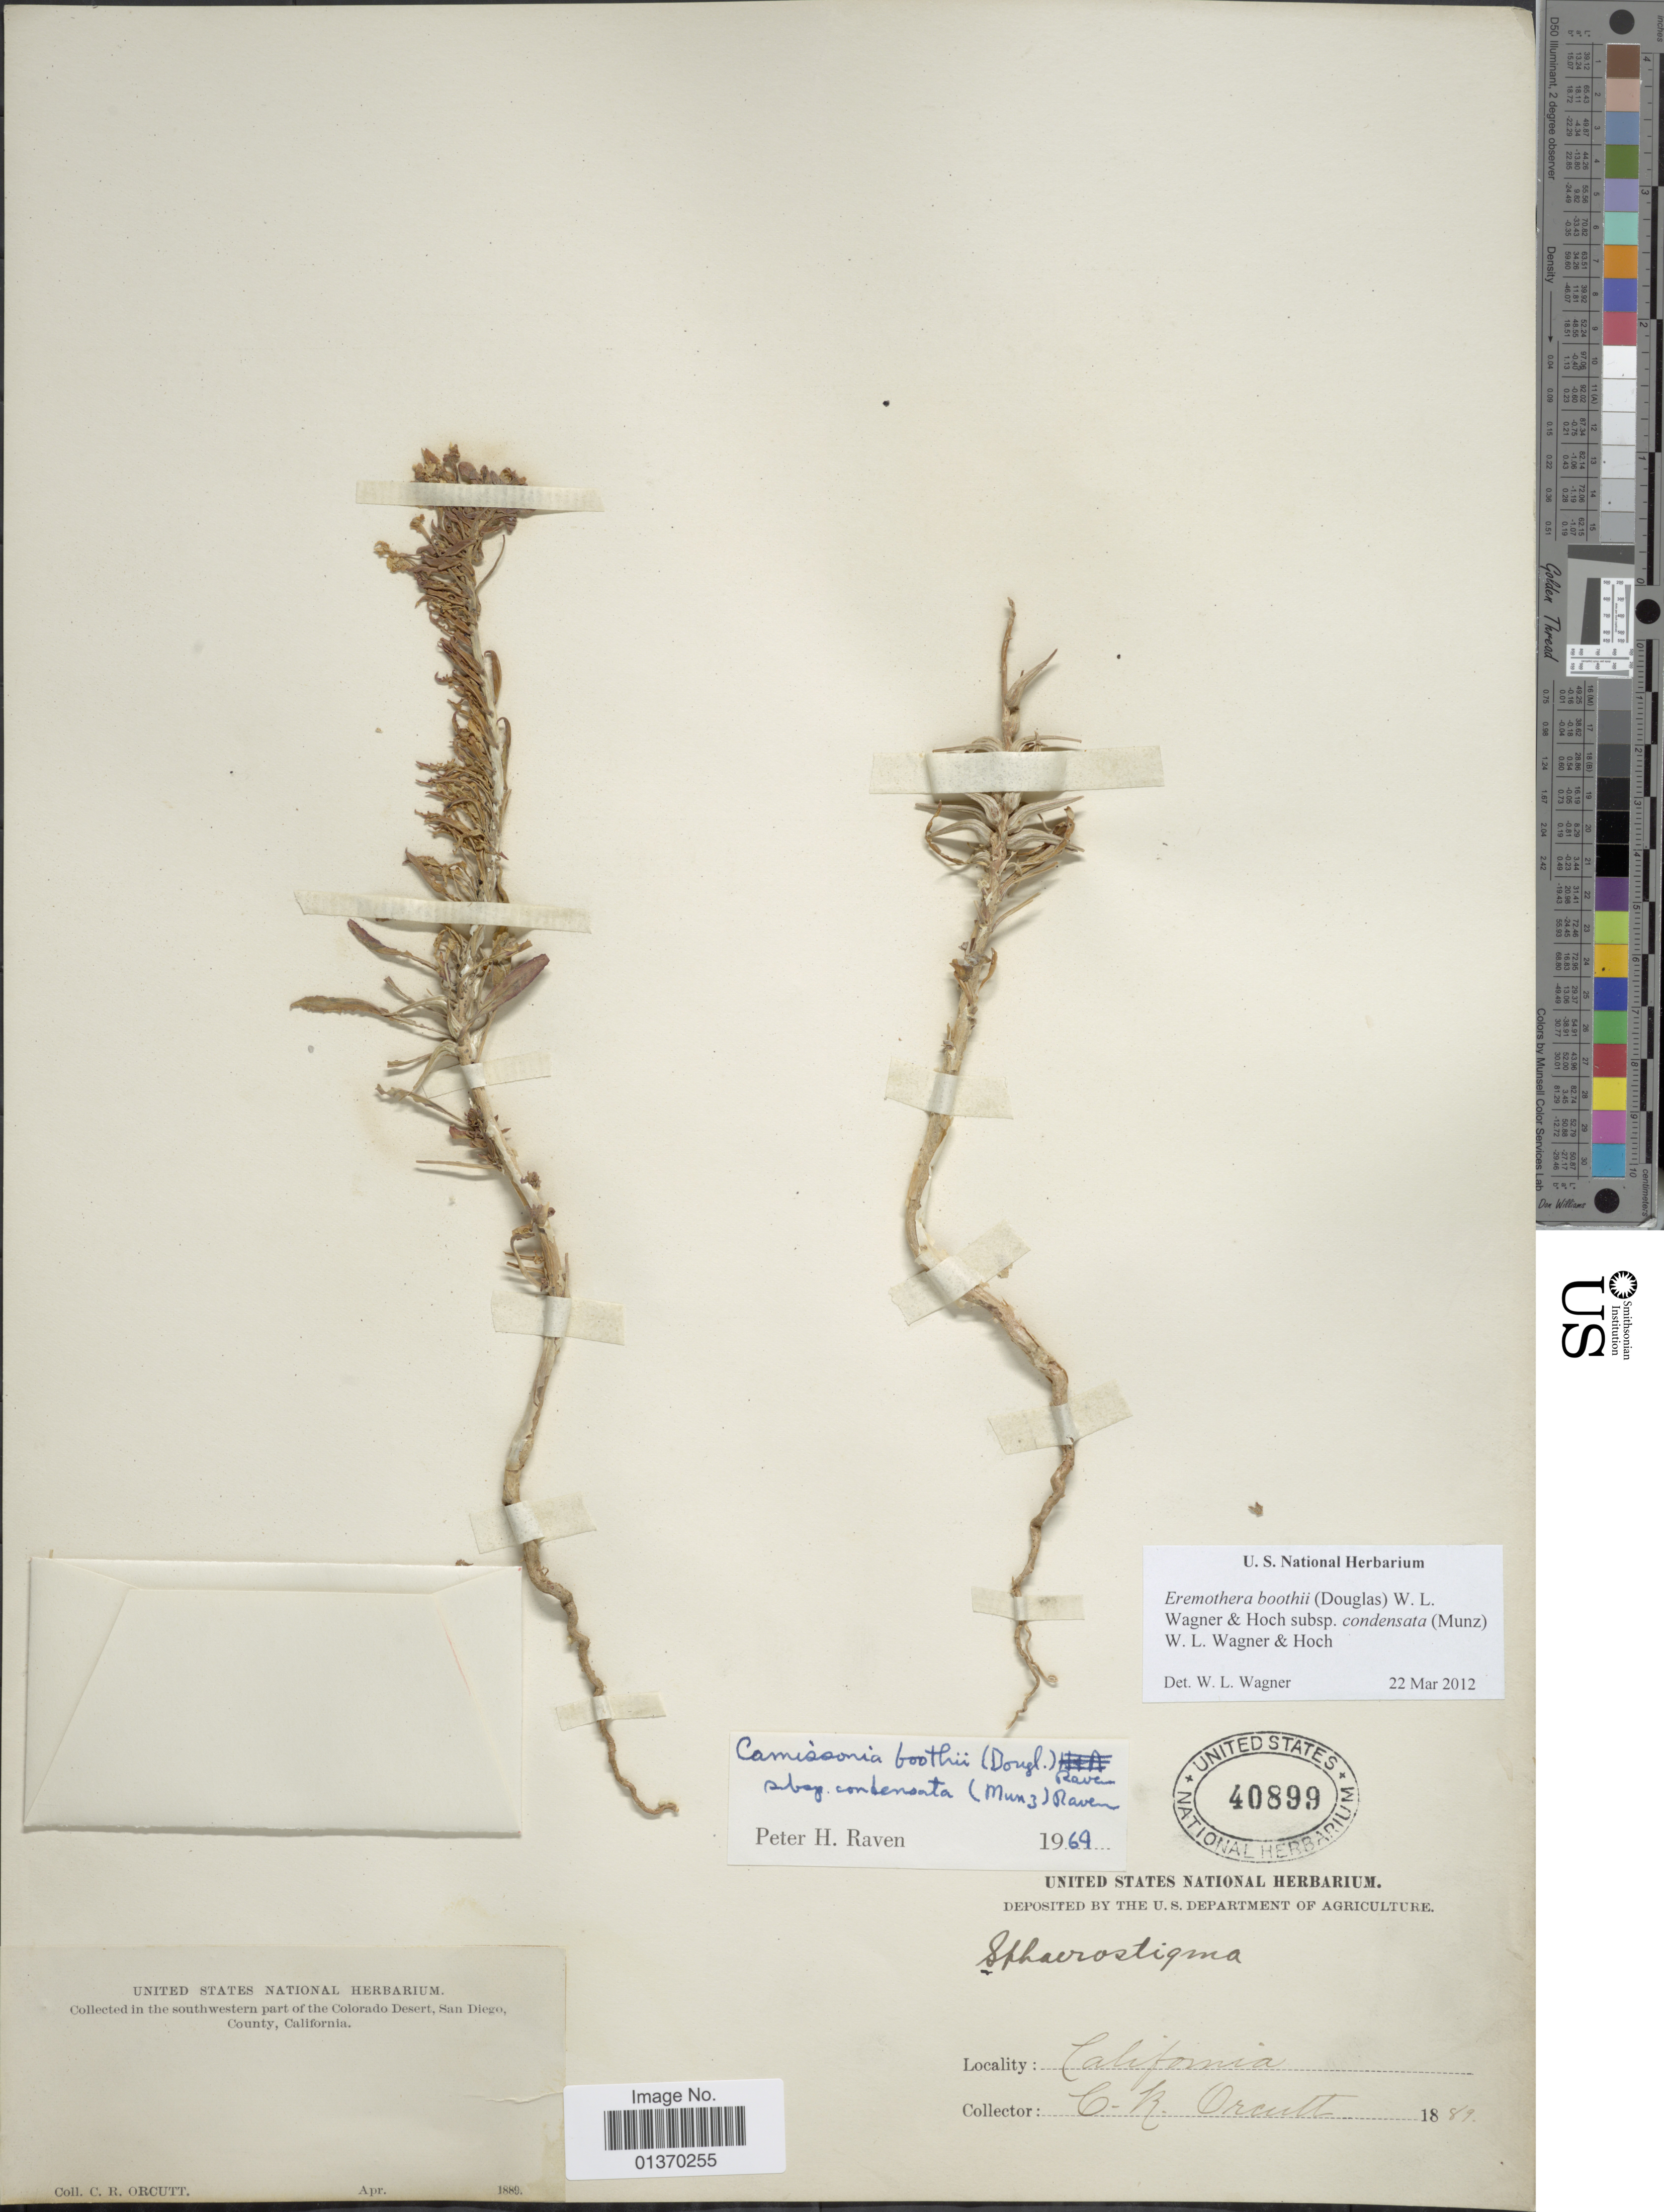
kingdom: Plantae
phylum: Tracheophyta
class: Magnoliopsida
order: Myrtales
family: Onagraceae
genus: Eremothera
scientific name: Eremothera boothii subsp. condensata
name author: (Munz) W.L. Wagner & Hoch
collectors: C. R. Orcutt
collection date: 1880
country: United States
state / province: California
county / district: San Diego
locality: Southwestern part of the Colorado Desert, San Diego County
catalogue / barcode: US 40899